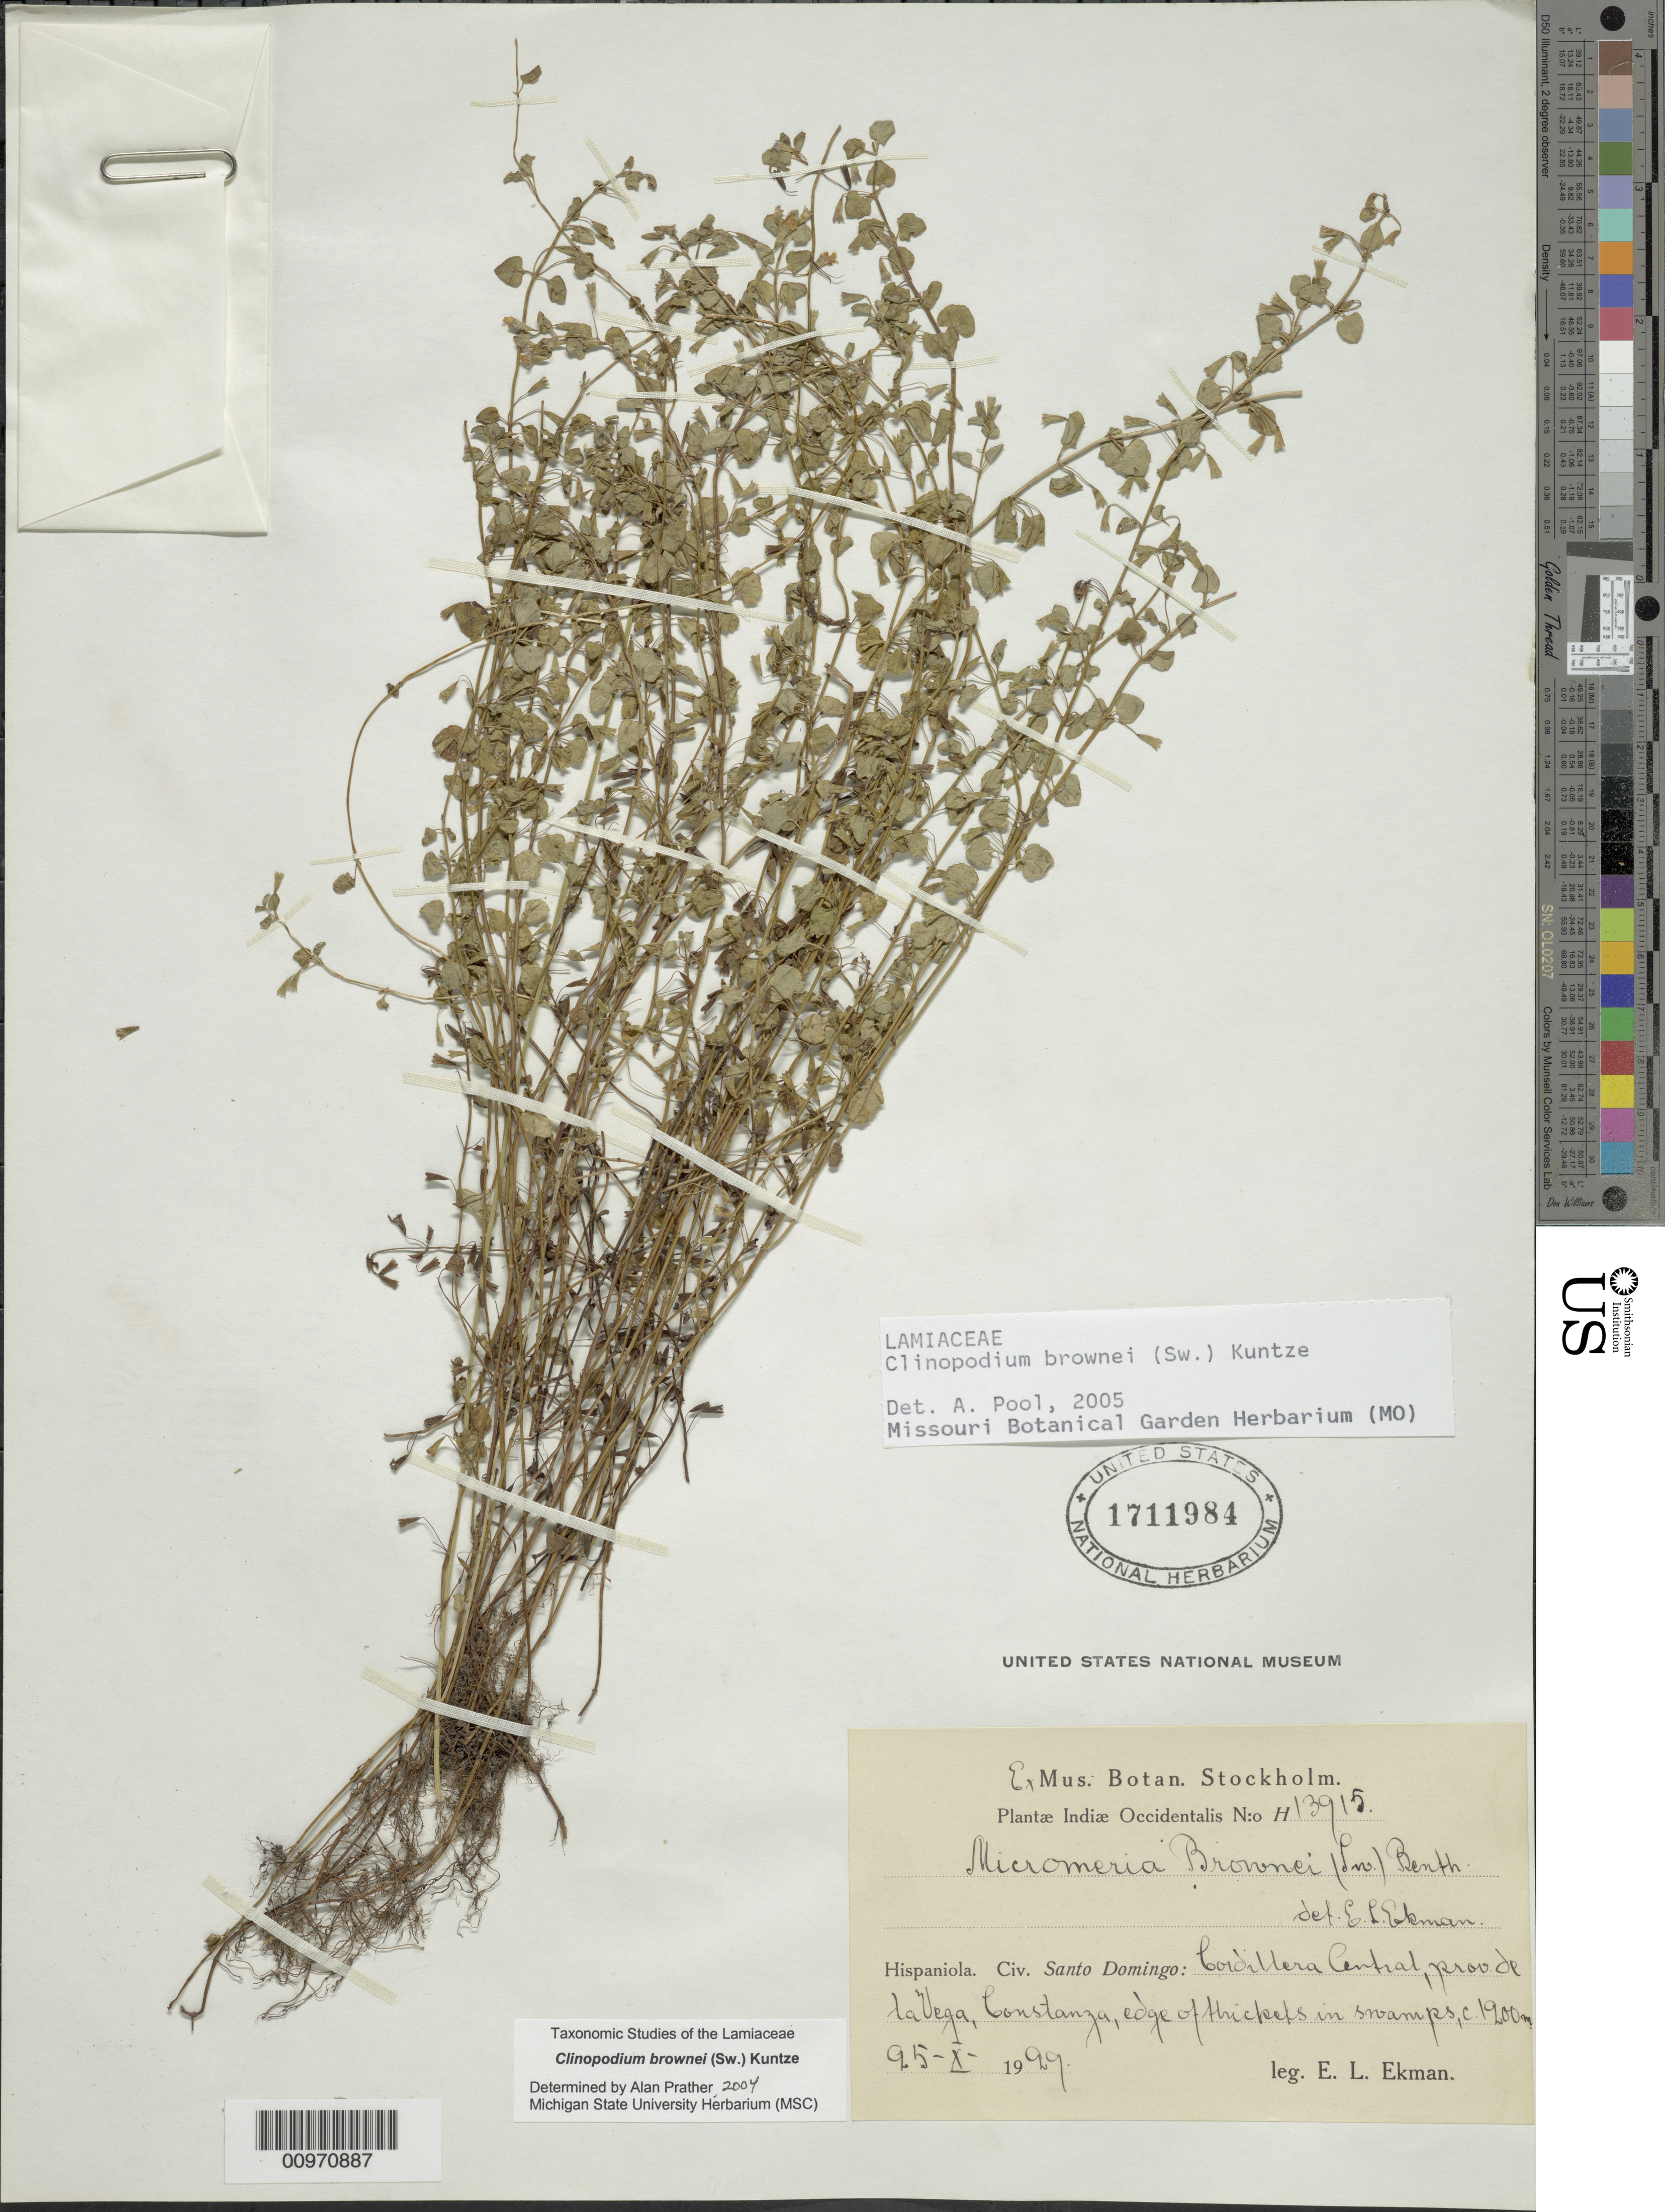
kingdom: Plantae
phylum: Tracheophyta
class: Magnoliopsida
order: Lamiales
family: Lamiaceae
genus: Clinopodium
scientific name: Clinopodium brownei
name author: (Sw.) Kuntze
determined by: Pool, A., (MO), Missouri Botanical Garden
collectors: E. L. Ekman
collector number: H 13915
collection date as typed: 25 Oct 1929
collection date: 1929-10-25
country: Dominican Republic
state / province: La Vega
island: Hispaniola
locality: Cordillera Central, Constanza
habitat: Edge of thickets in swamps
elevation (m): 1900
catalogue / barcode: US 1711984